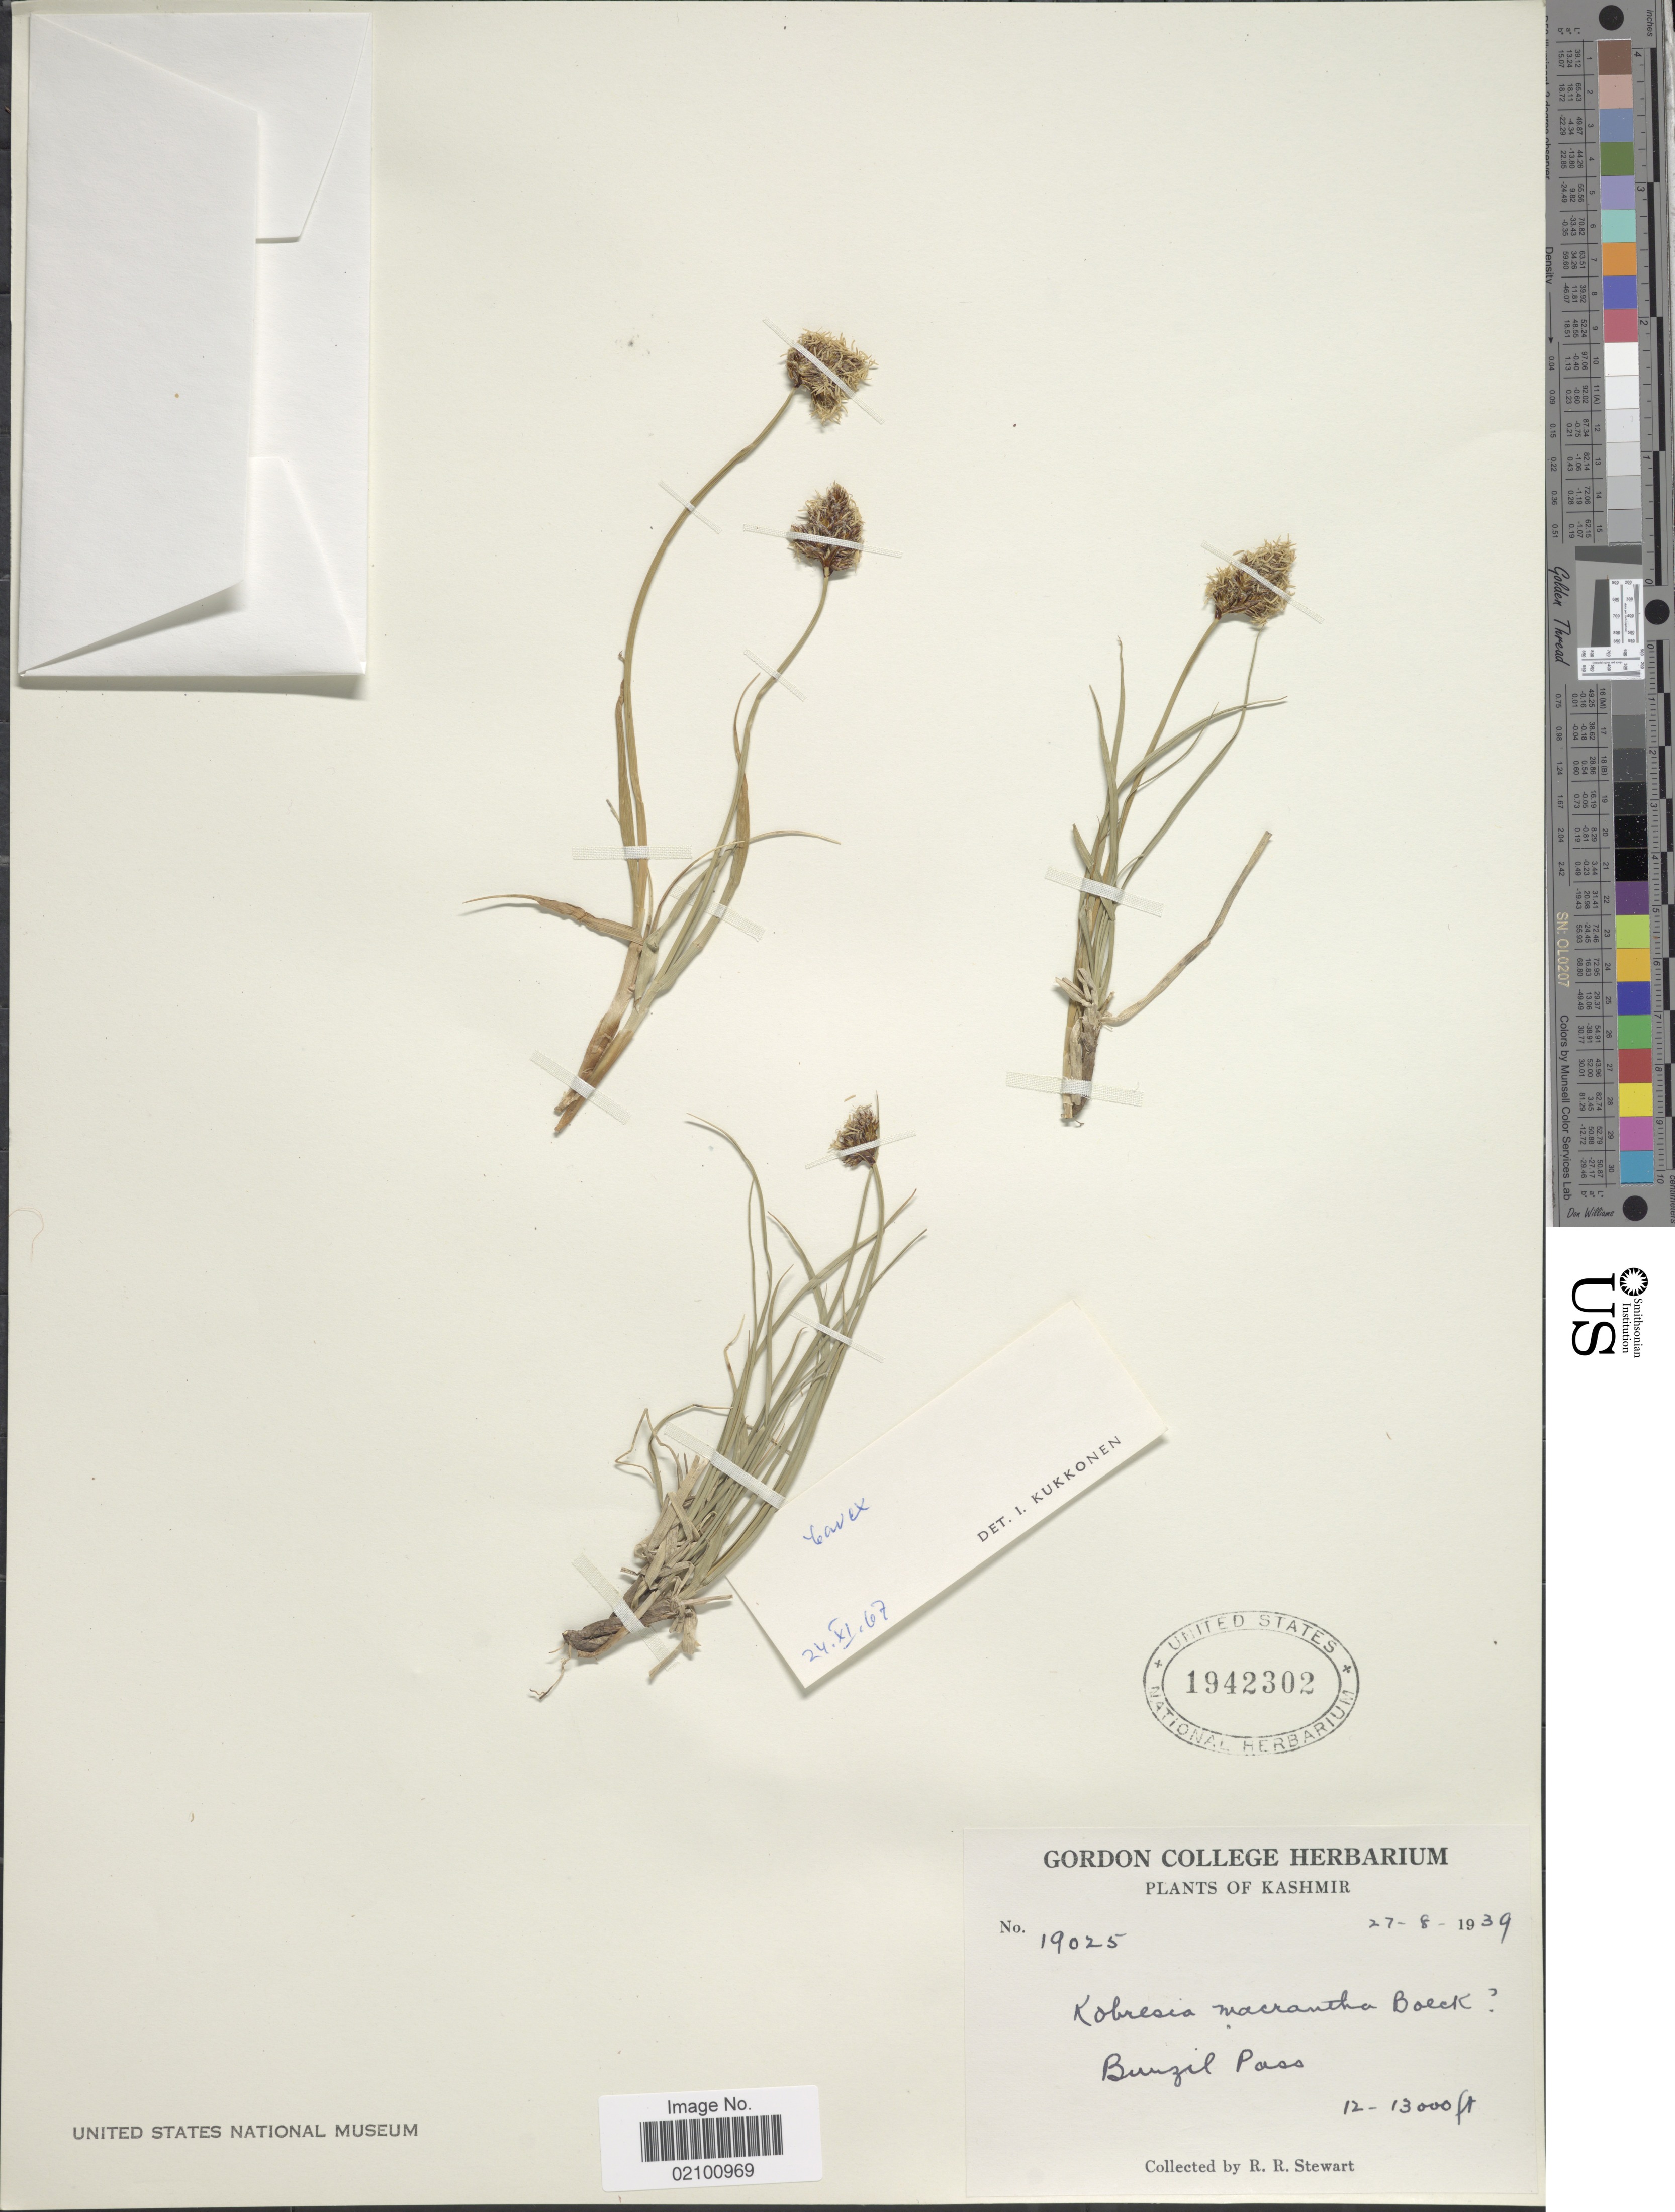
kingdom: Plantae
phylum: Tracheophyta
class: Liliopsida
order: Poales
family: Cyperaceae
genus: Carex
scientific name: Carex nudicarpa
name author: (Y.C. Yang) S.R. Zhang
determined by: Strong, M. T., (US), Smithsonian Institution - National Museum of Natural History (UNITED STATES)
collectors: R. R. Stewart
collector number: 19025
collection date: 1939-08-27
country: Pakistan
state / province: Gilgit-Baltistan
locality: Kashmir, Burzil Pass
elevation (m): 3658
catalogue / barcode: US 1942302